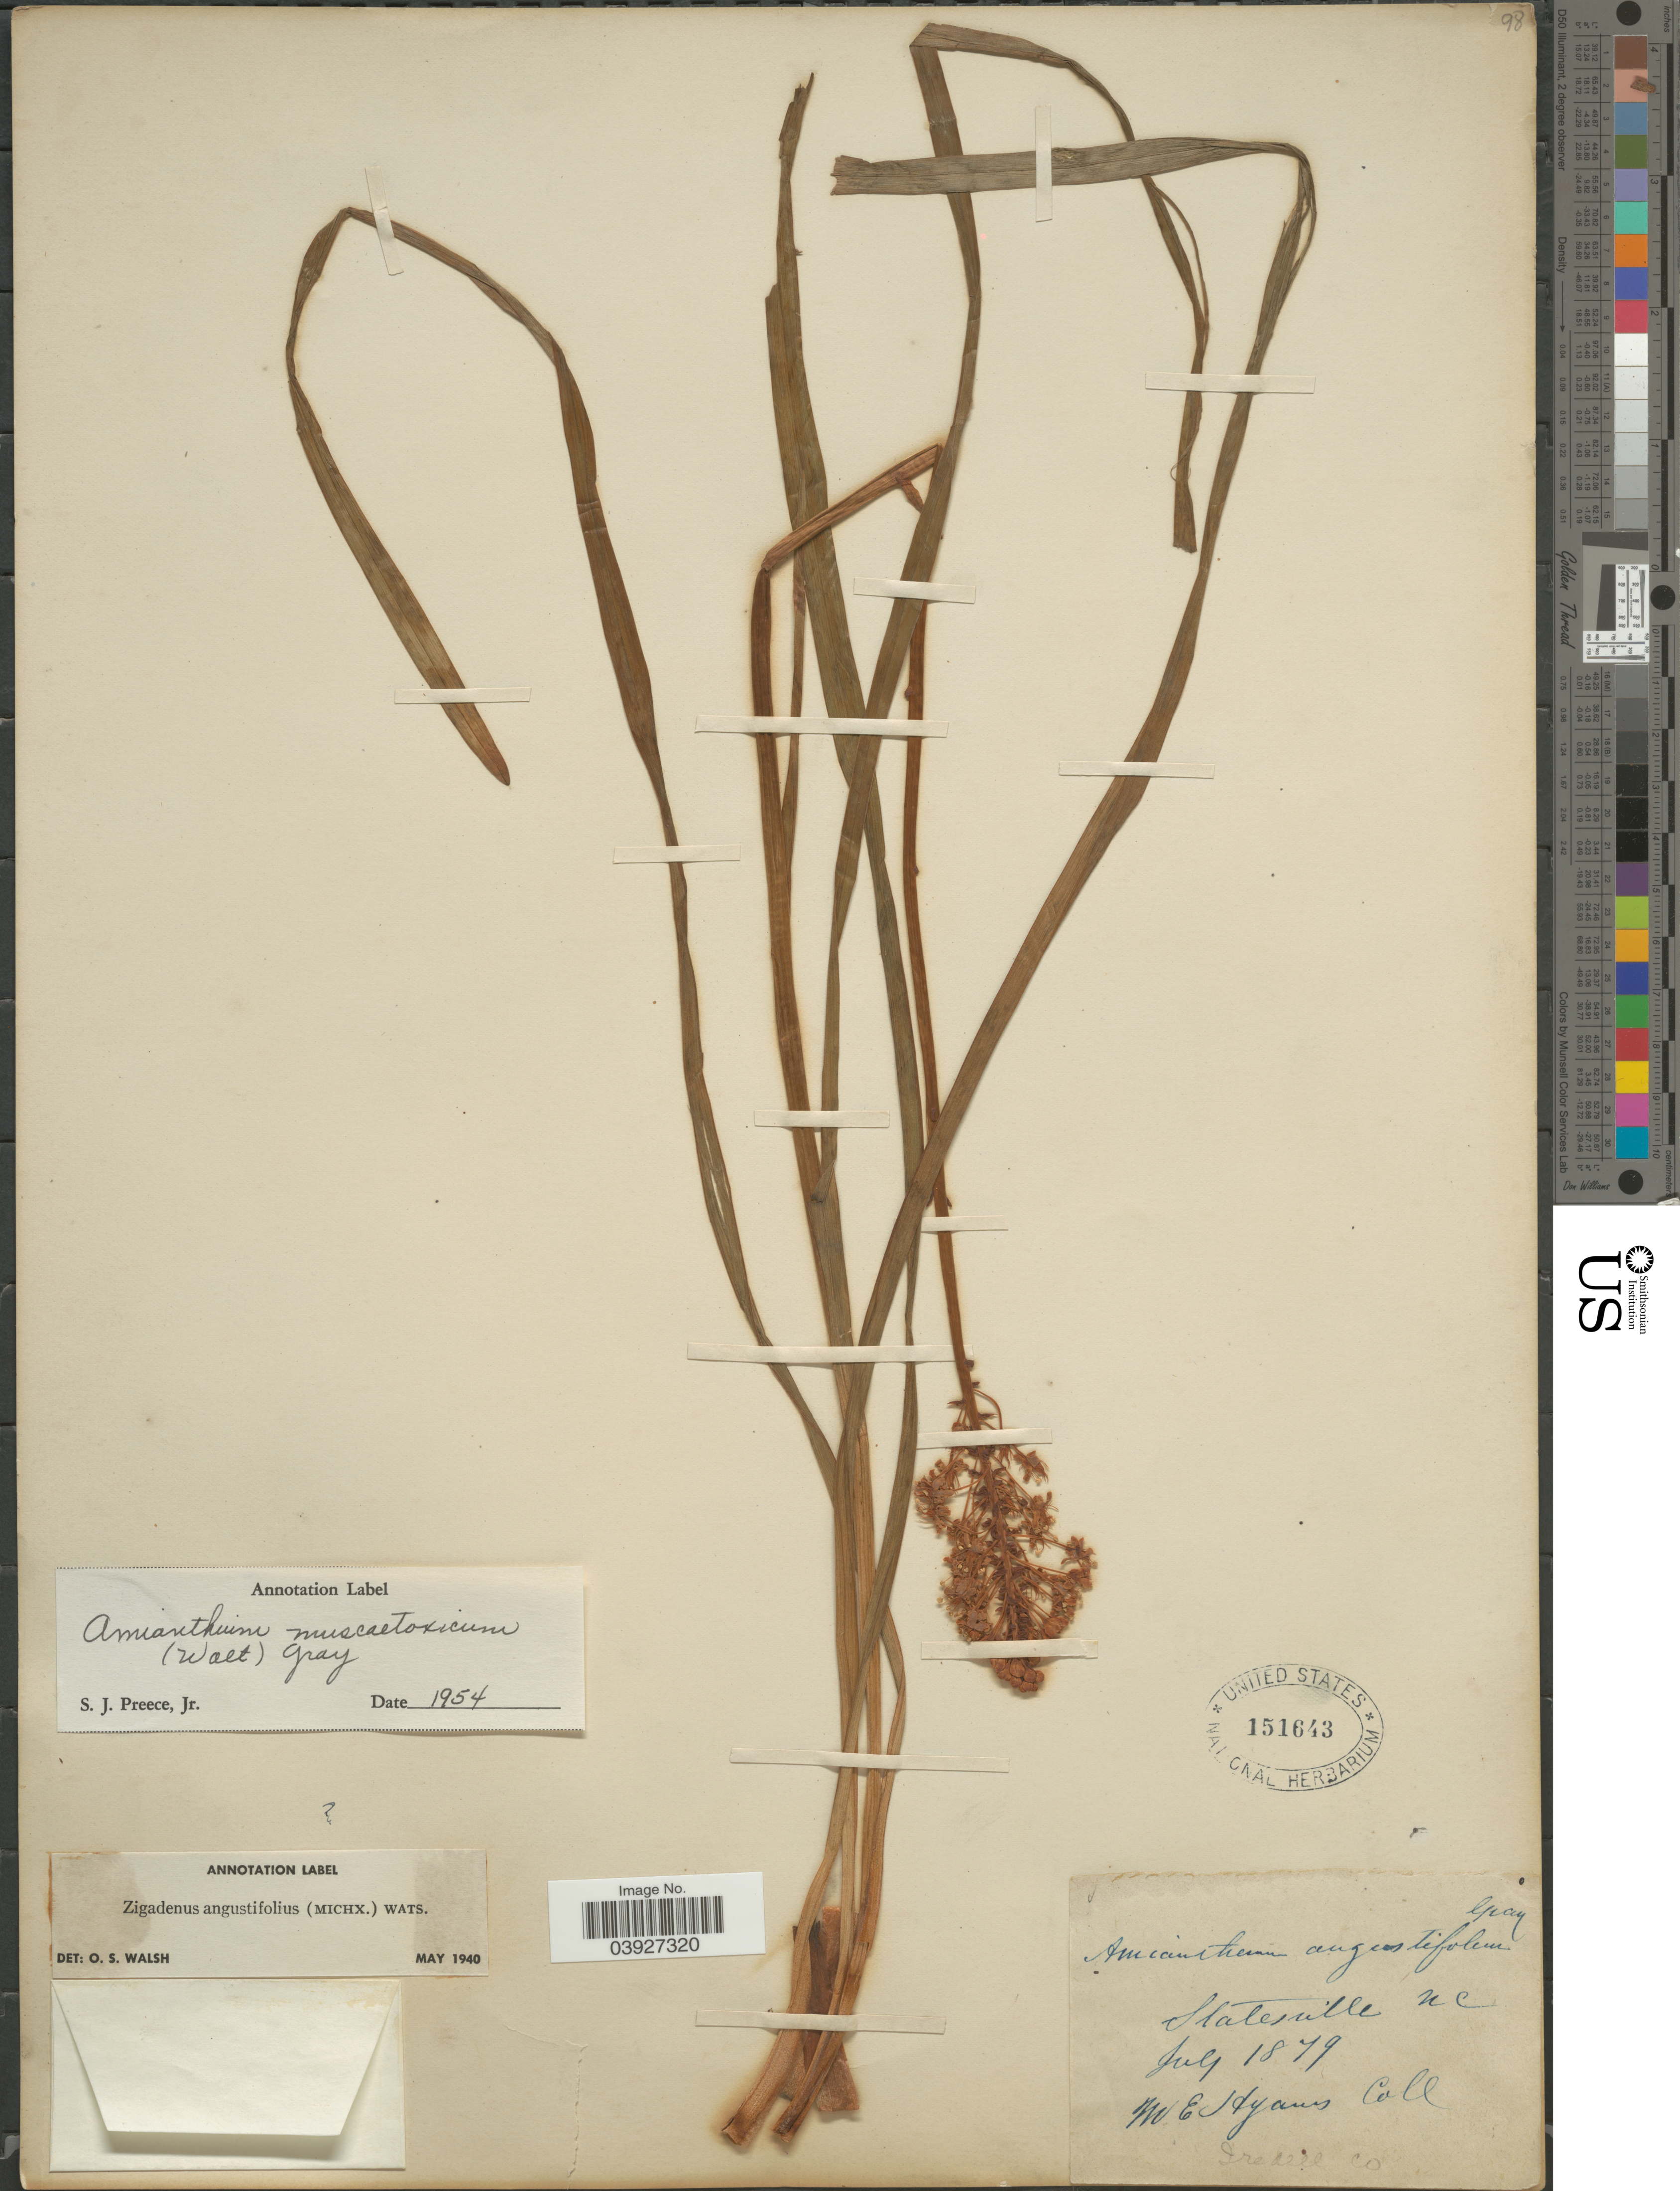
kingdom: Plantae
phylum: Tracheophyta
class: Liliopsida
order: Liliales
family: Melanthiaceae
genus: Amianthium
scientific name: Amianthium muscitoxicum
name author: (Walter) A. Gray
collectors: M. E. Hyams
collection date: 1879-07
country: United States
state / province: North Carolina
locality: Statesville. Iredell Co.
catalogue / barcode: US 151643